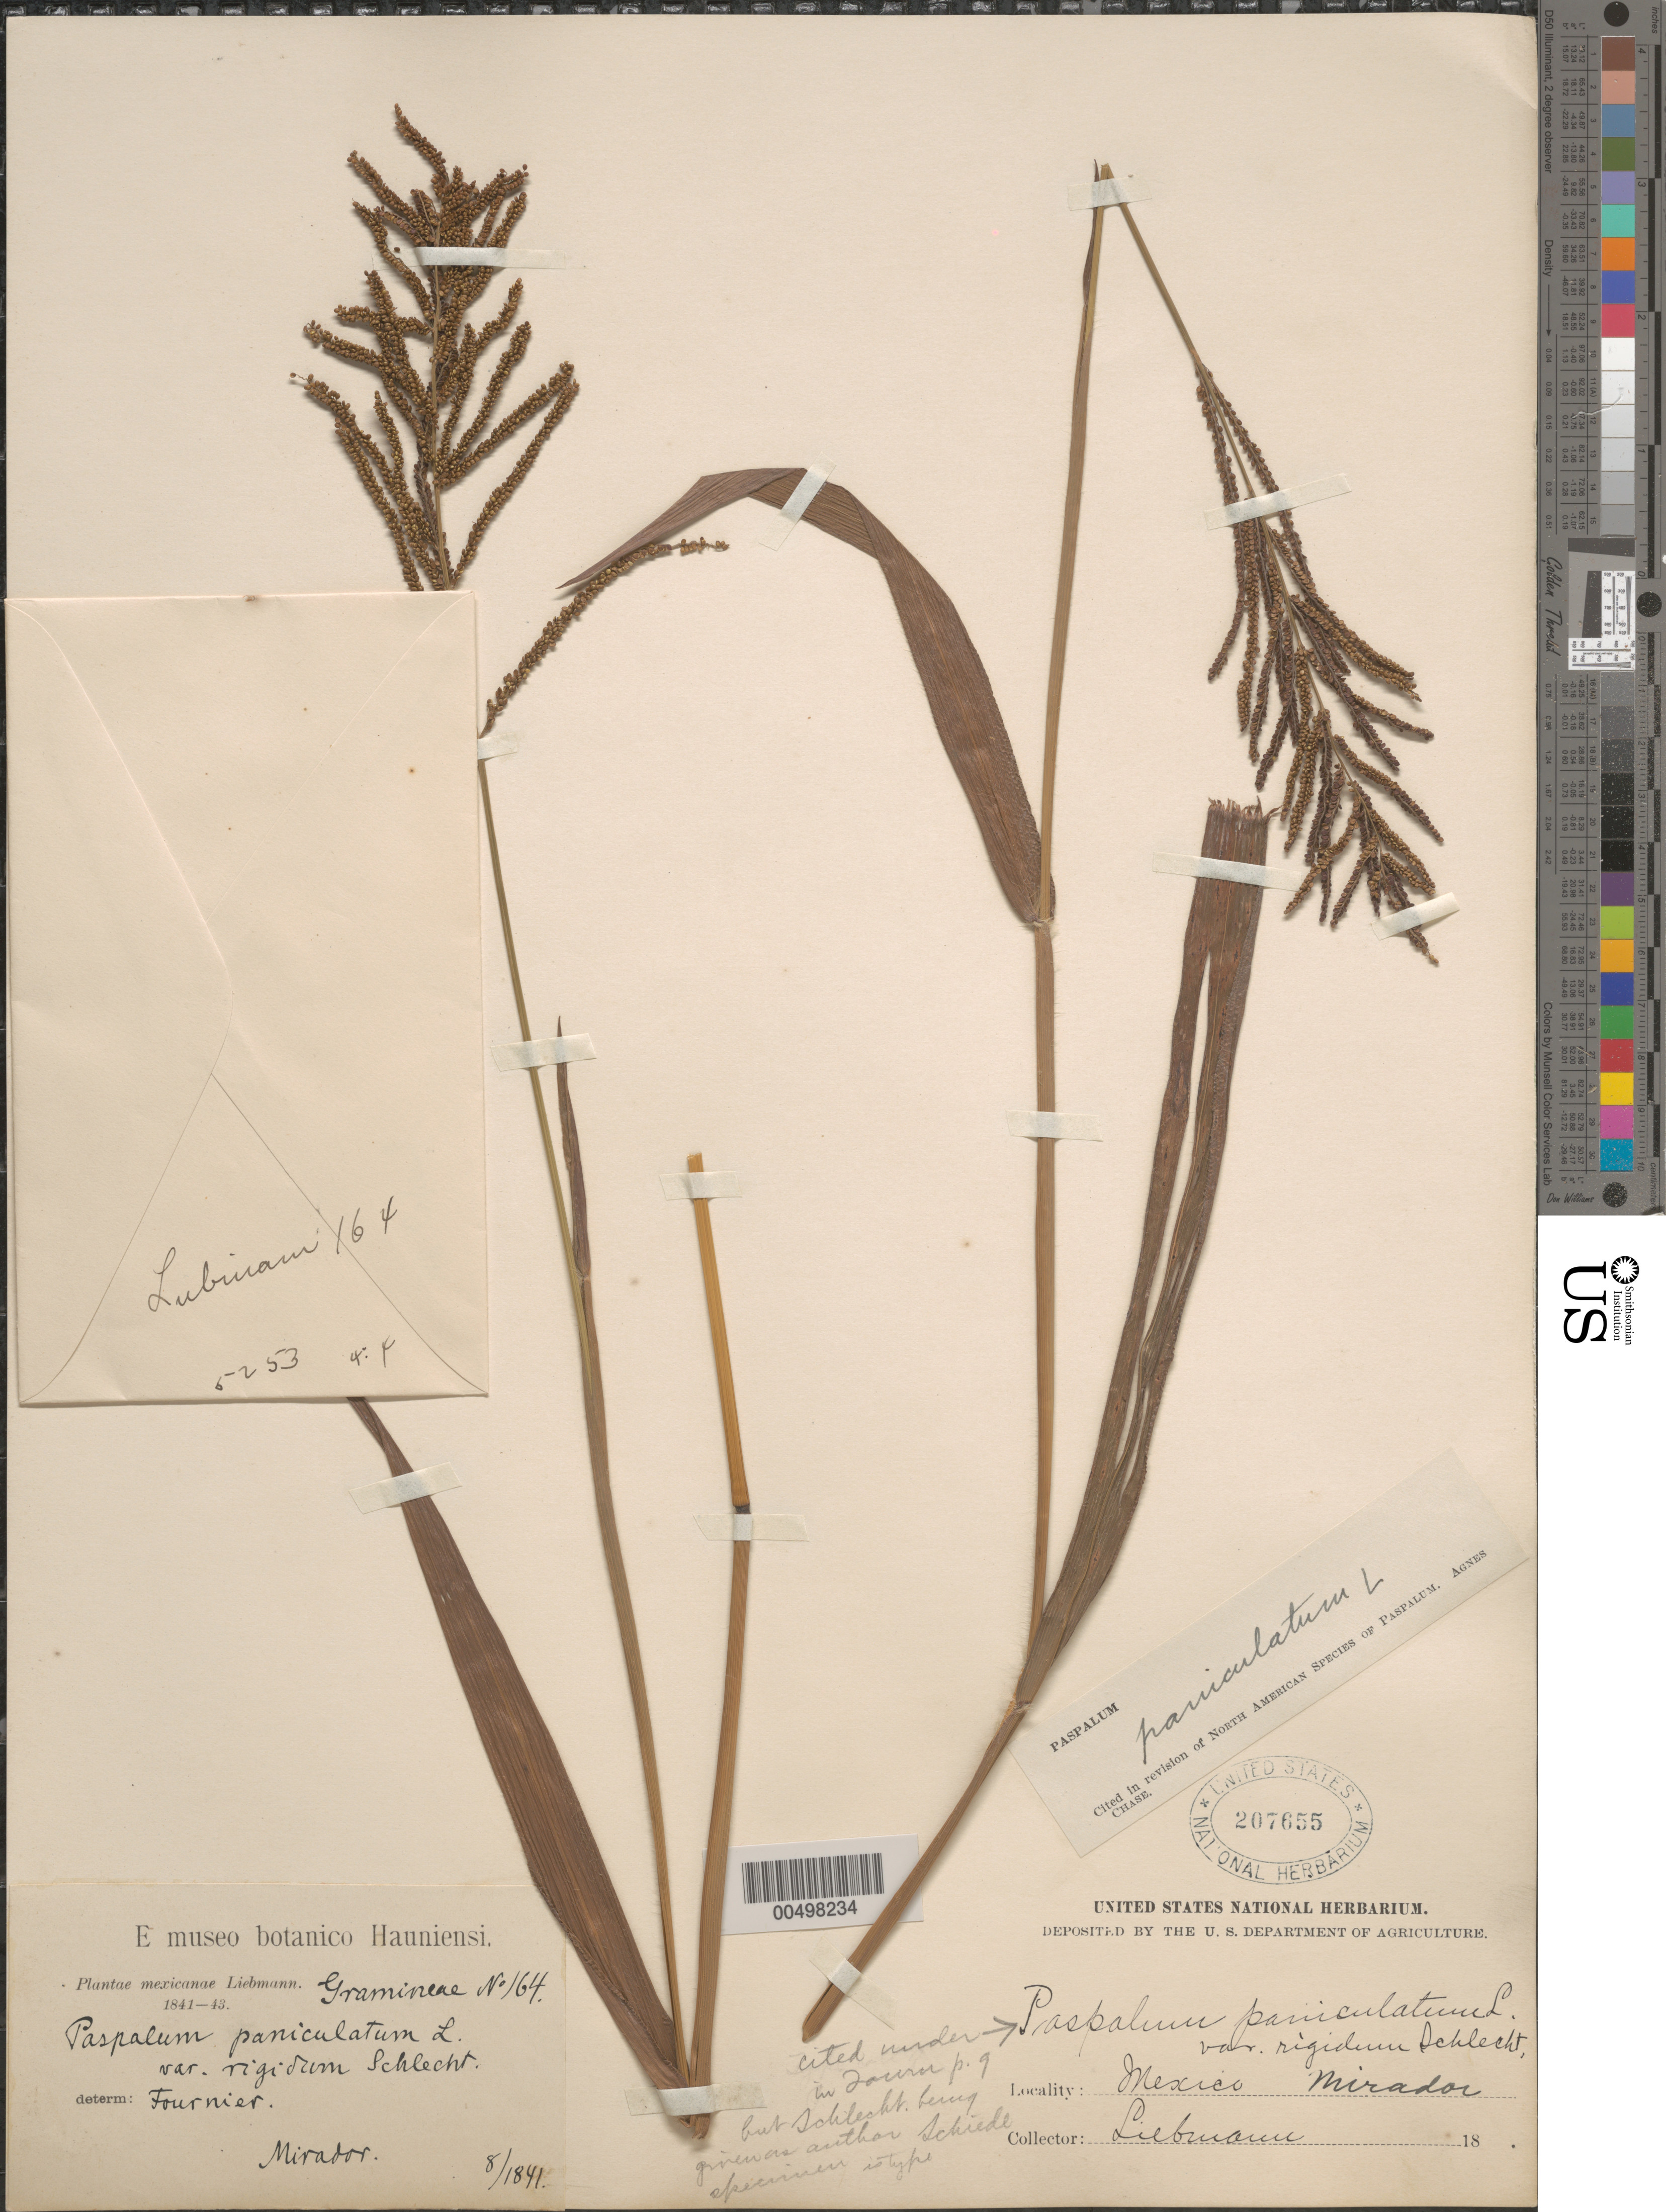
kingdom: Plantae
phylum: Tracheophyta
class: Liliopsida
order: Poales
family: Poaceae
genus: Paspalum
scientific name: Paspalum paniculatum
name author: L.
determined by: Chase, [M.] Agnes, (US)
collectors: F. M. Liebmann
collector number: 164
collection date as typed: Aug 1841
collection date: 1841-08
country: Mexico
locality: Mirador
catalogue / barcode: US 207655